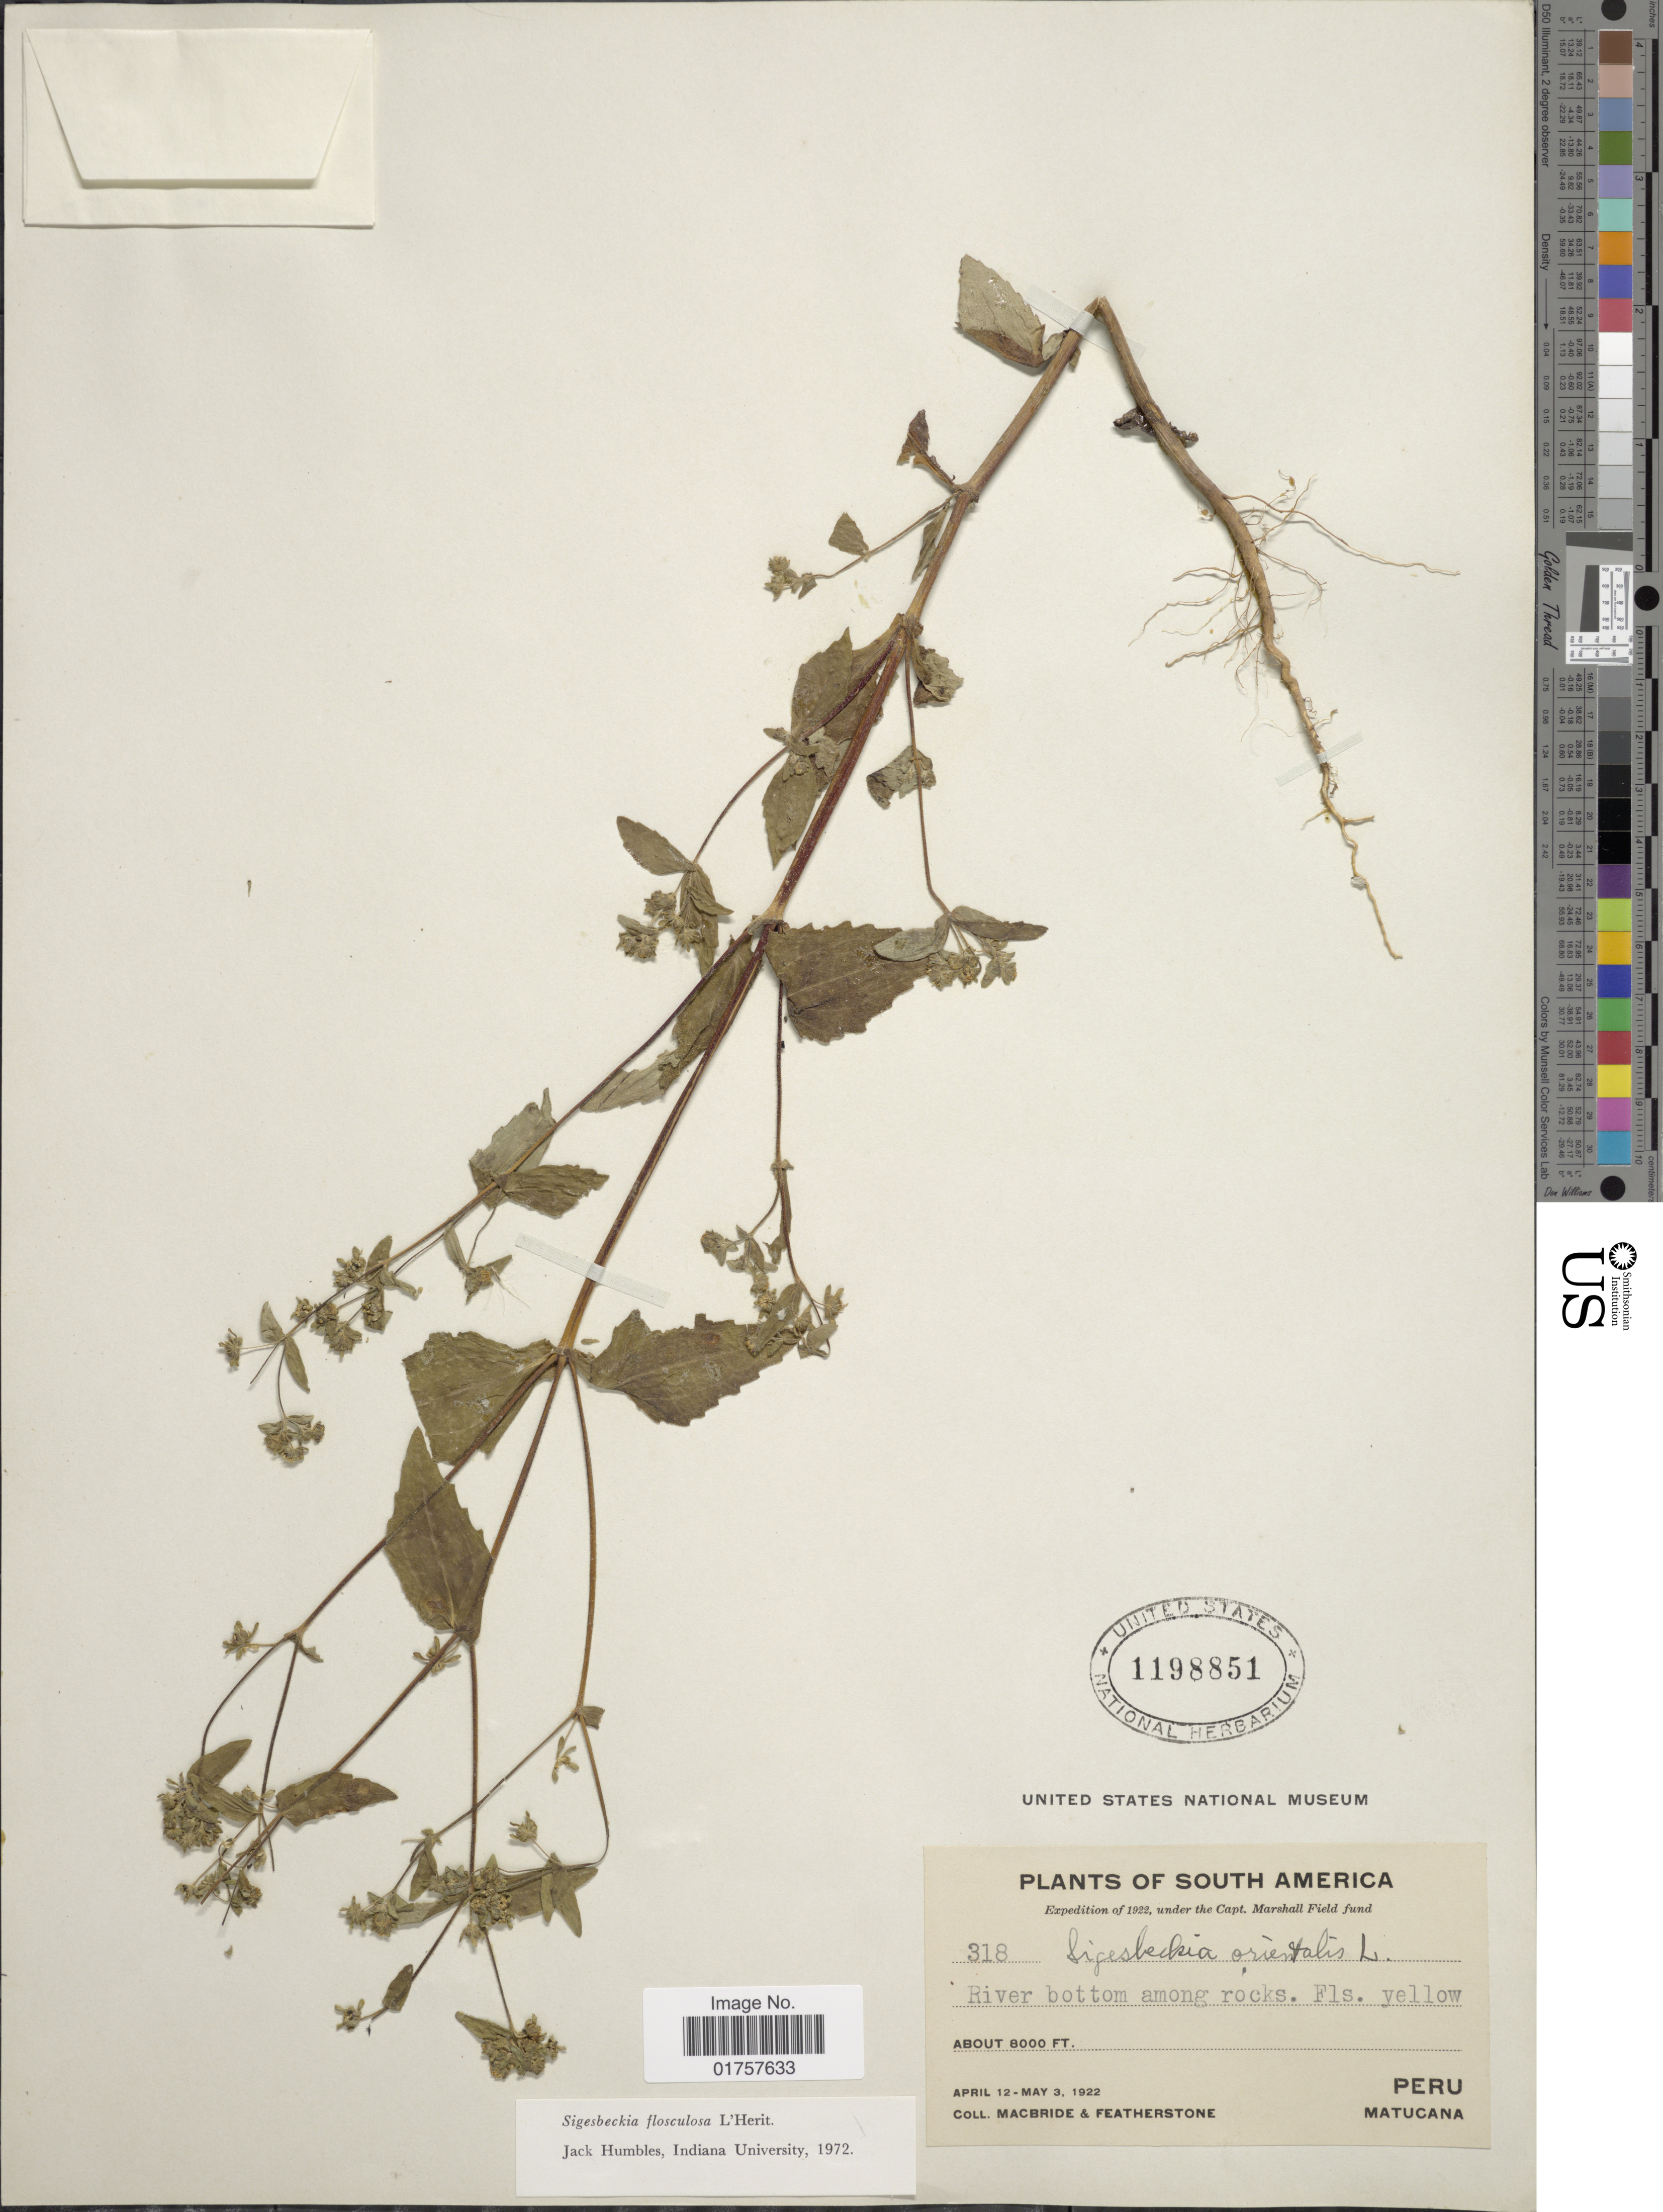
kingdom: Plantae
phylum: Tracheophyta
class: Magnoliopsida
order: Asterales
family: Asteraceae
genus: Sigesbeckia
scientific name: Sigesbeckia flosculosa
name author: L'Hér.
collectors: Macbride, -- & -. Featherstone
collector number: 318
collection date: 1922-04-12/1922-05-03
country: Peru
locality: Matucana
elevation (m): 2438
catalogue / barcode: US 1198851